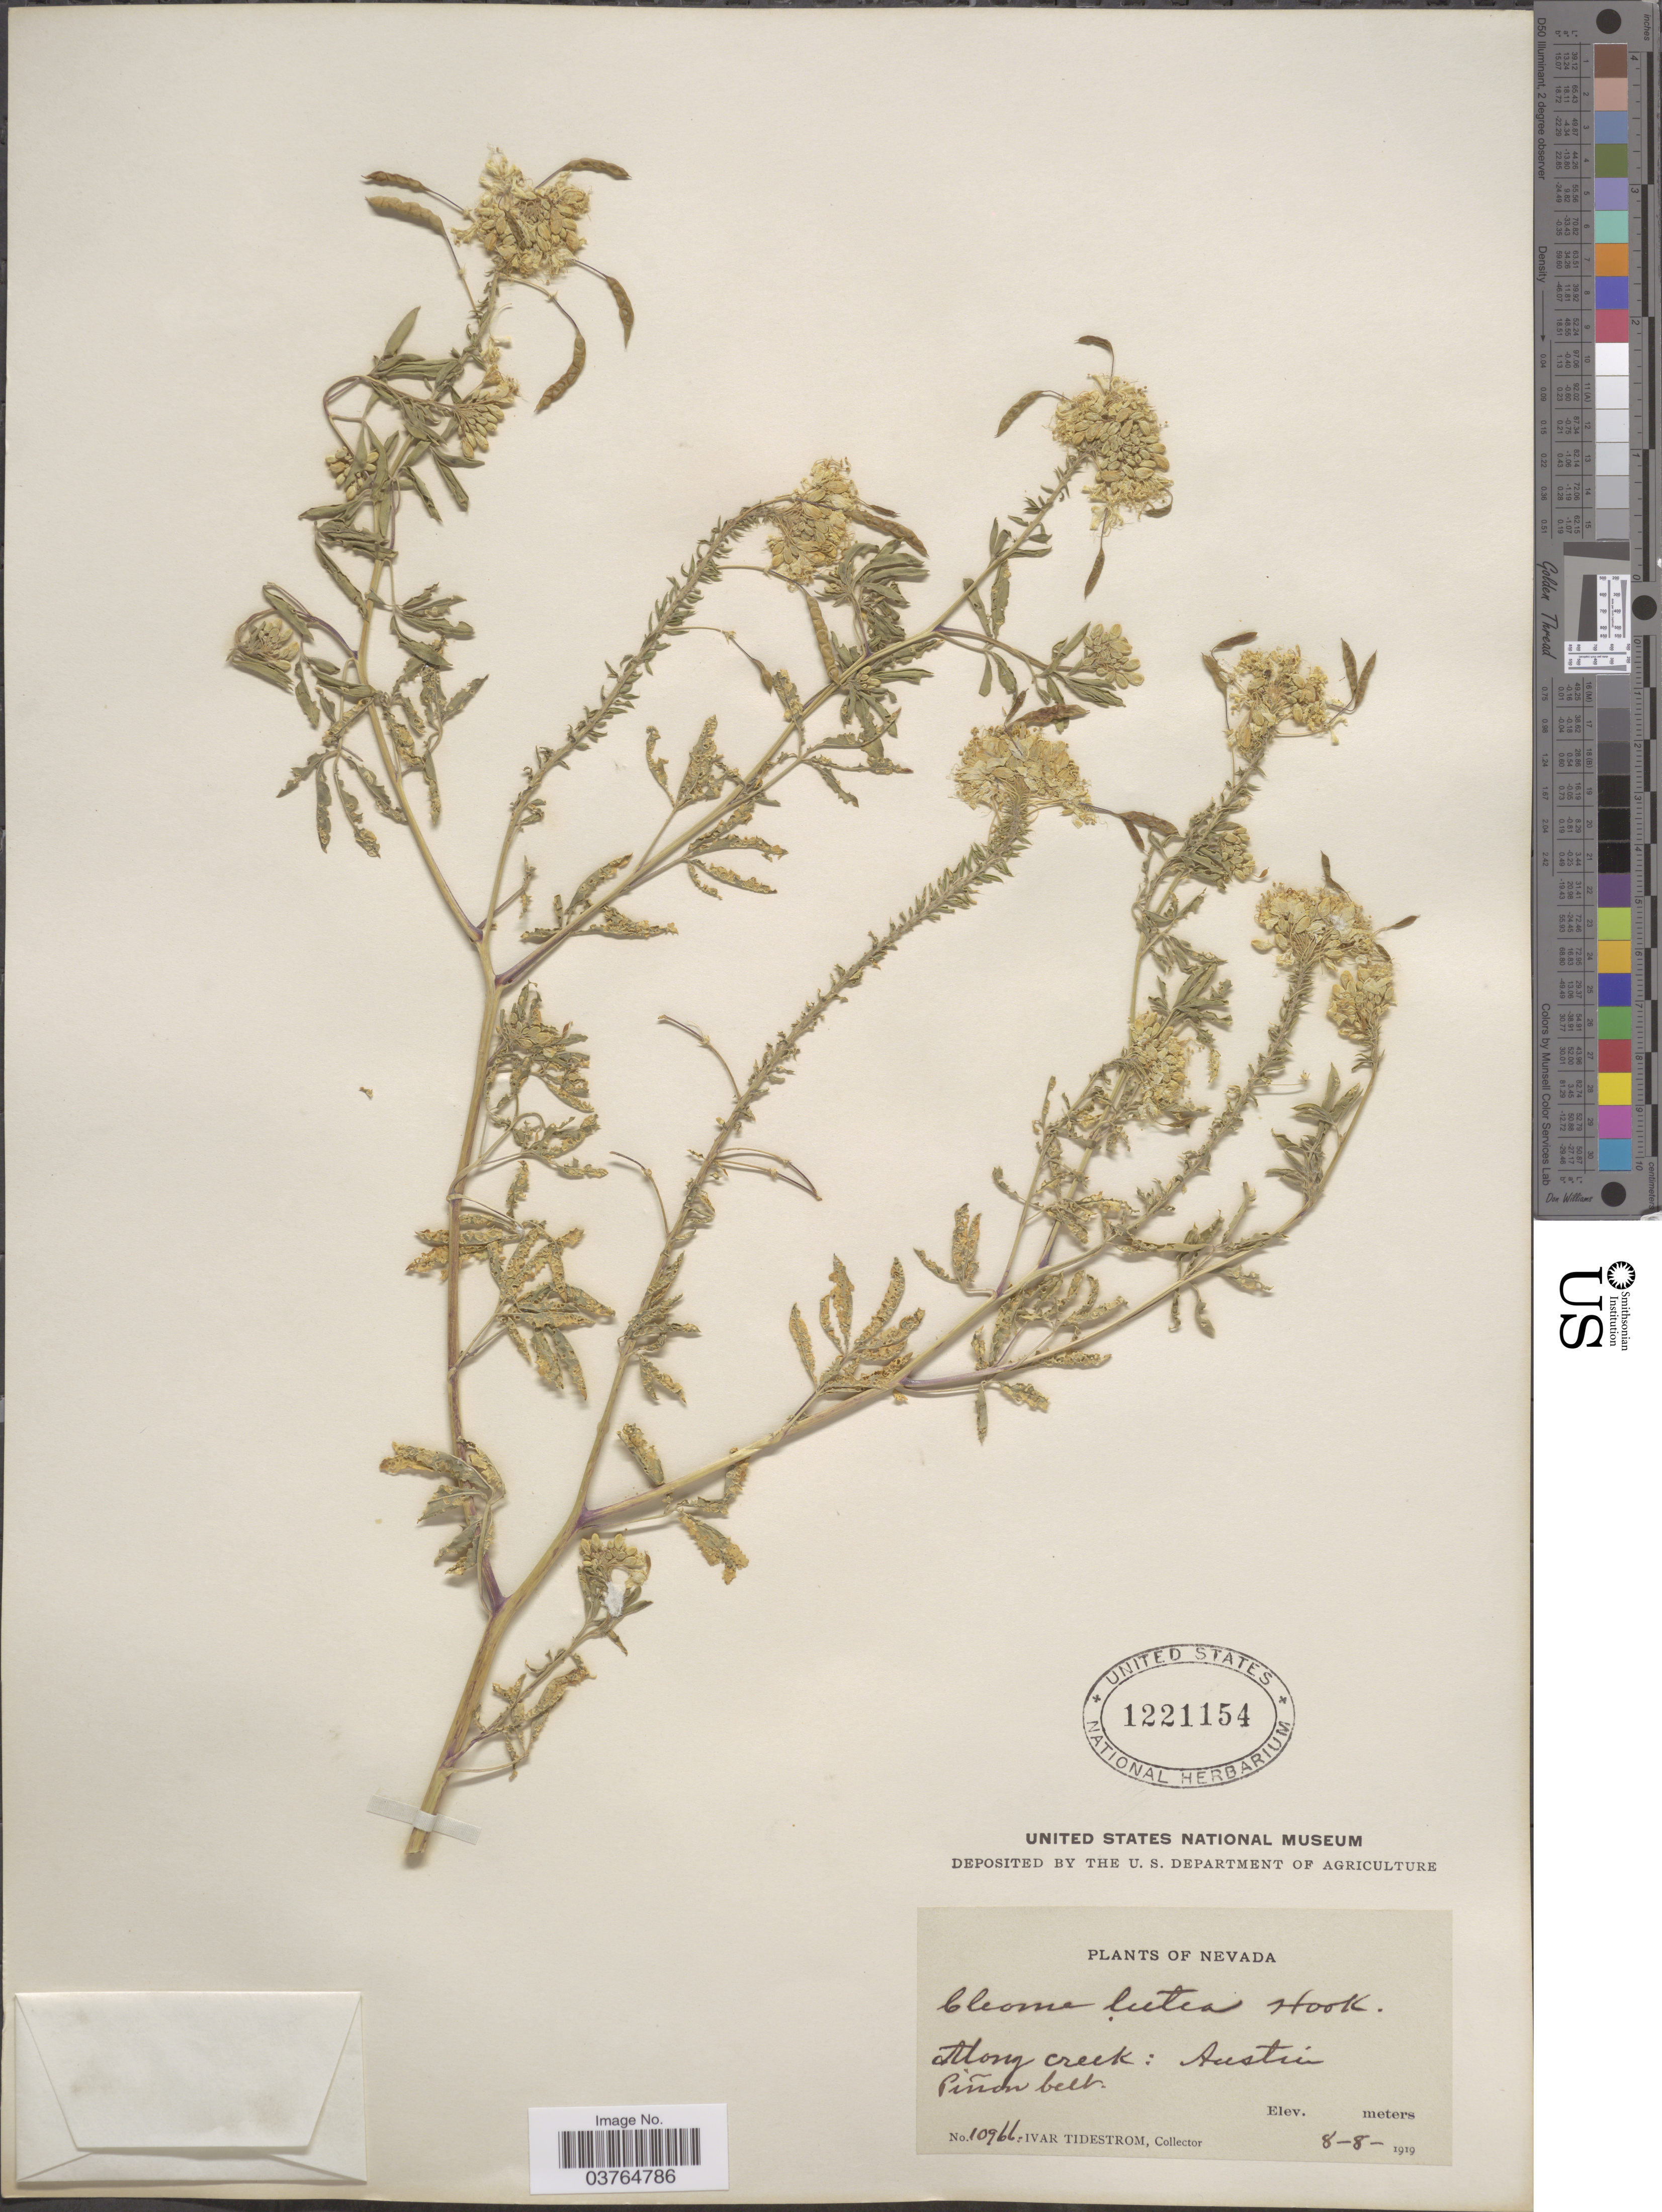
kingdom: Plantae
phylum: Tracheophyta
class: Magnoliopsida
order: Brassicales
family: Cleomaceae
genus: Cleomella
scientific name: Cleomella lutea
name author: (Hook.) Roalson & J.C. Hall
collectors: I. F. Tidestrom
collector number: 10966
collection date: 1919-08-08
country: United States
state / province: Nevada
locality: Along Creek: Austin. Piñon belt.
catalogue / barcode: US 1221154